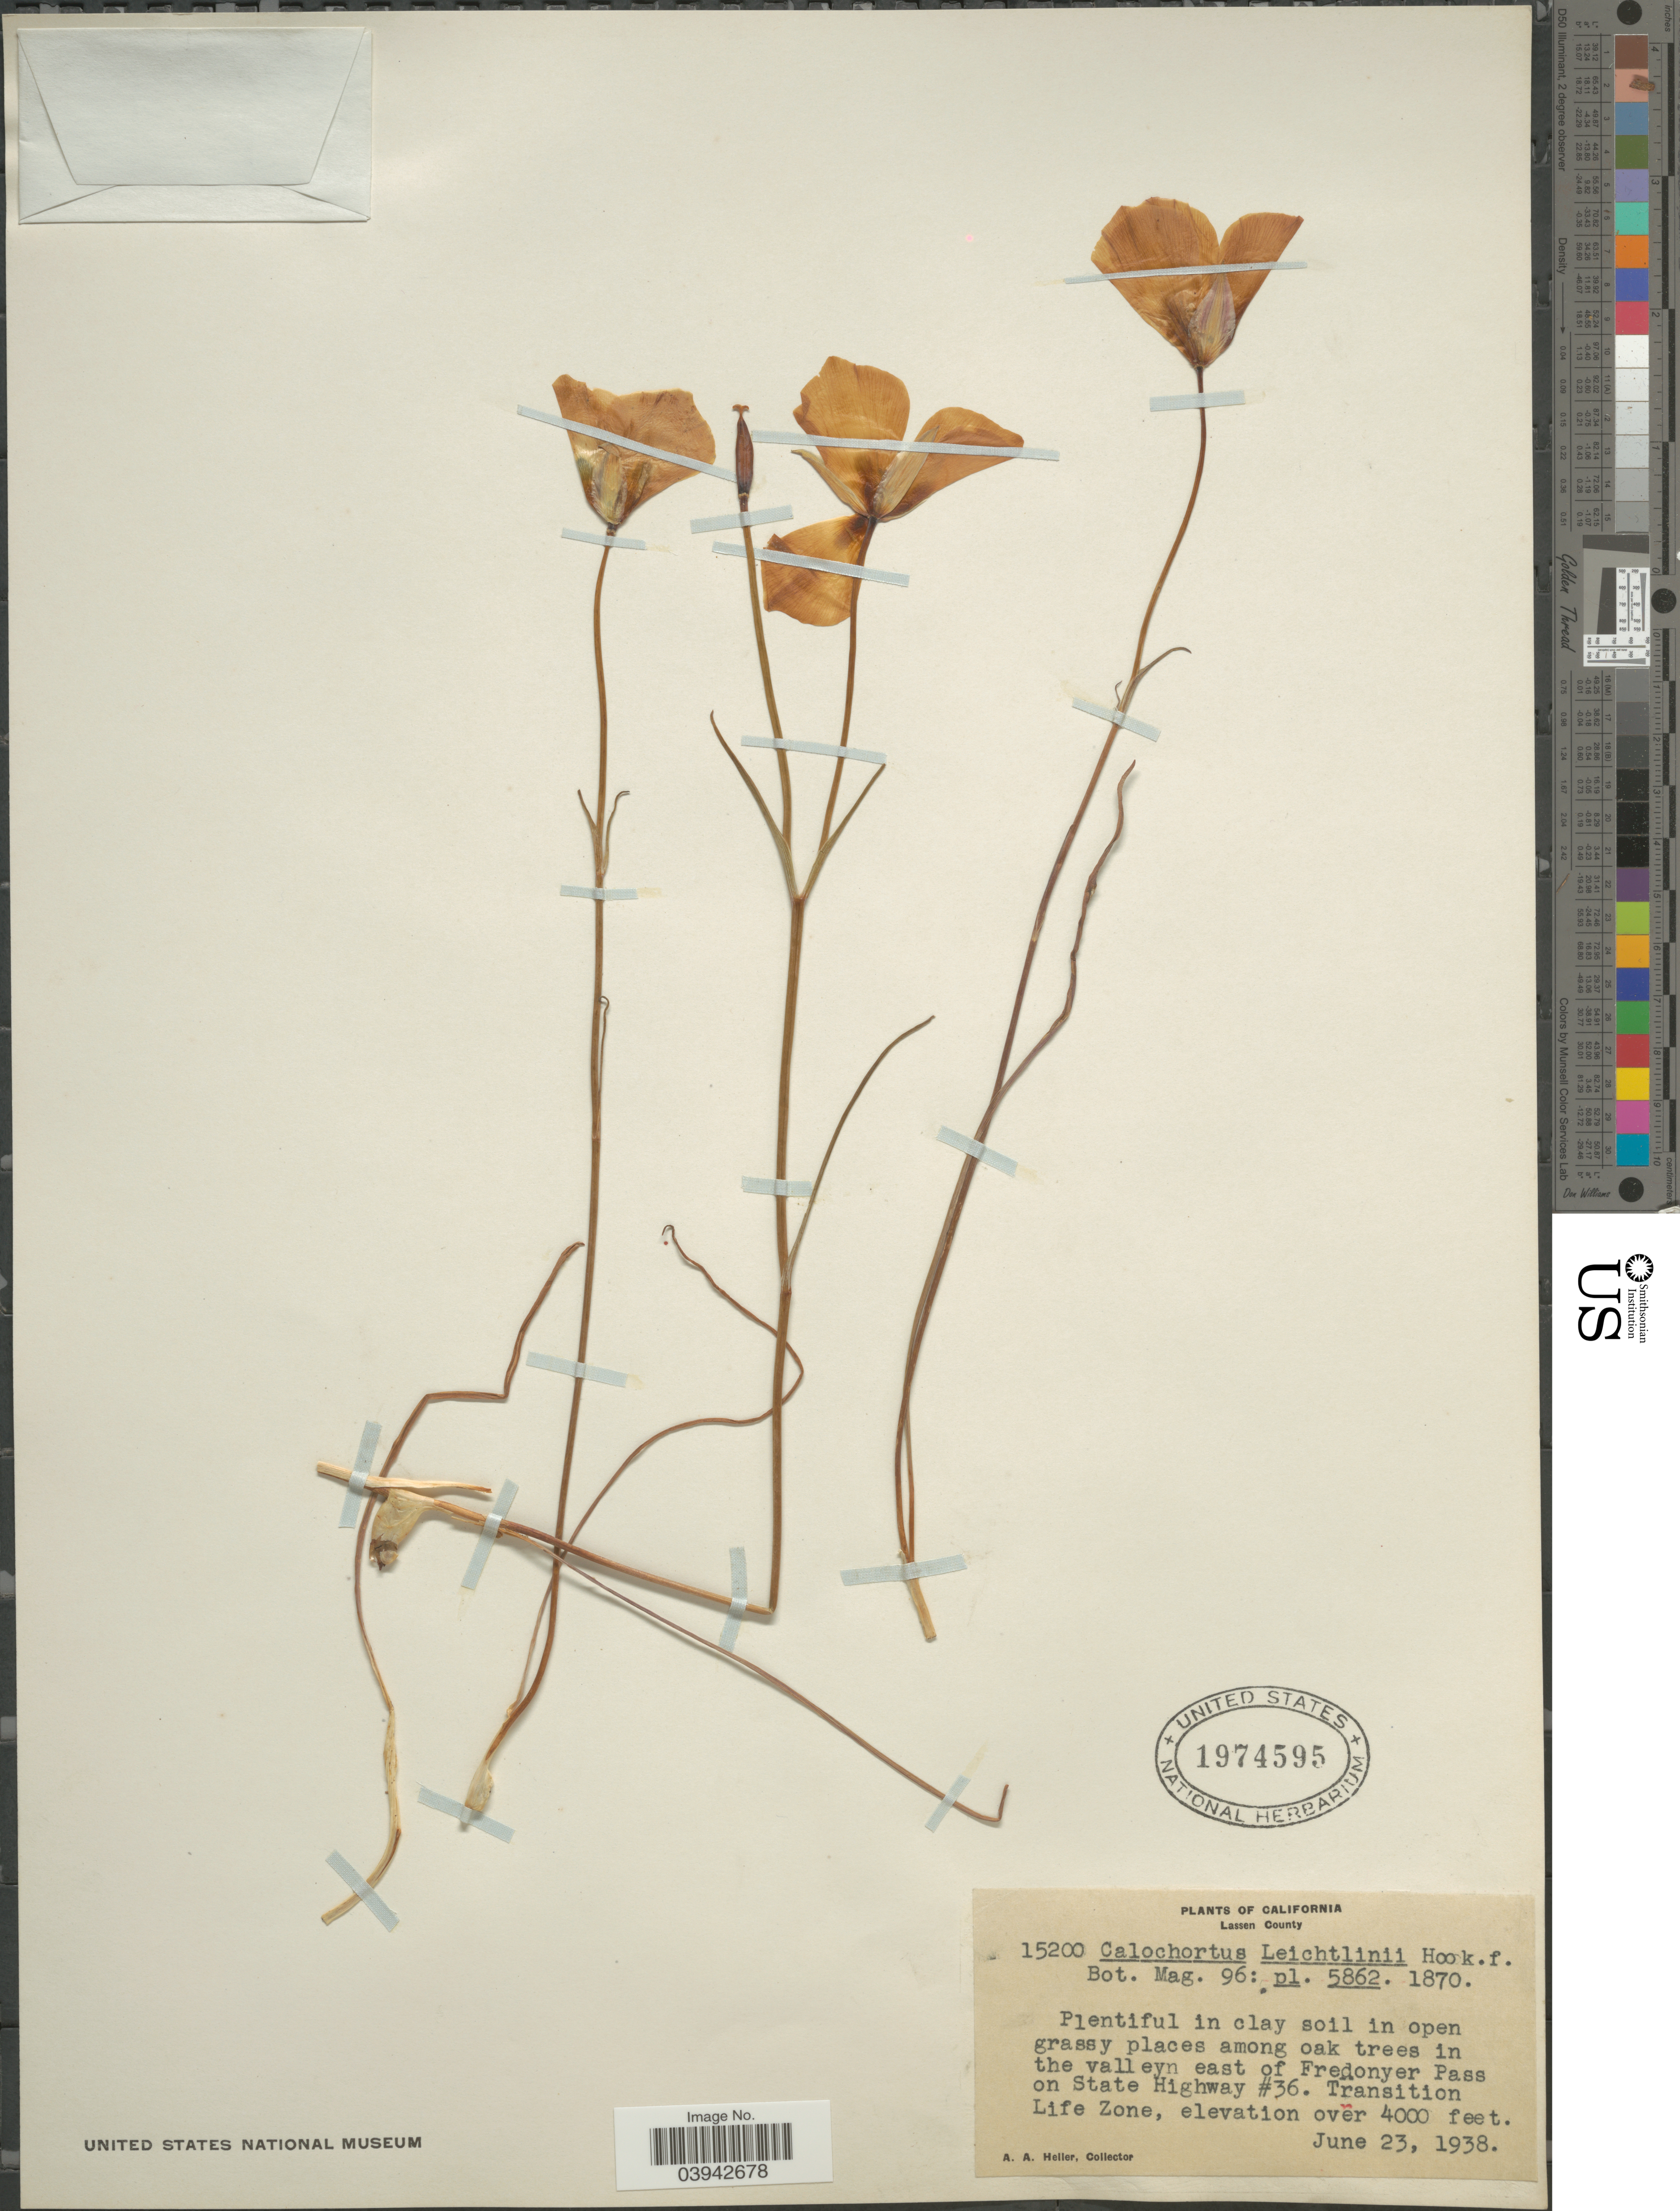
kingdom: Plantae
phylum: Tracheophyta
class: Liliopsida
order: Liliales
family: Liliaceae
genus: Calochortus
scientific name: Calochortus leichtlinii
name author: Hook. f.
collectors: A. A. Heller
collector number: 15200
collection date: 1938-06-23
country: United States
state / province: California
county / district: Lassen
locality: Lassen County. In open grassy places among oak trees in the valleyn east of Fredonyer Pass State Highway #36. Transition Life Zone.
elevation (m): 1219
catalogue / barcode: US 1974595